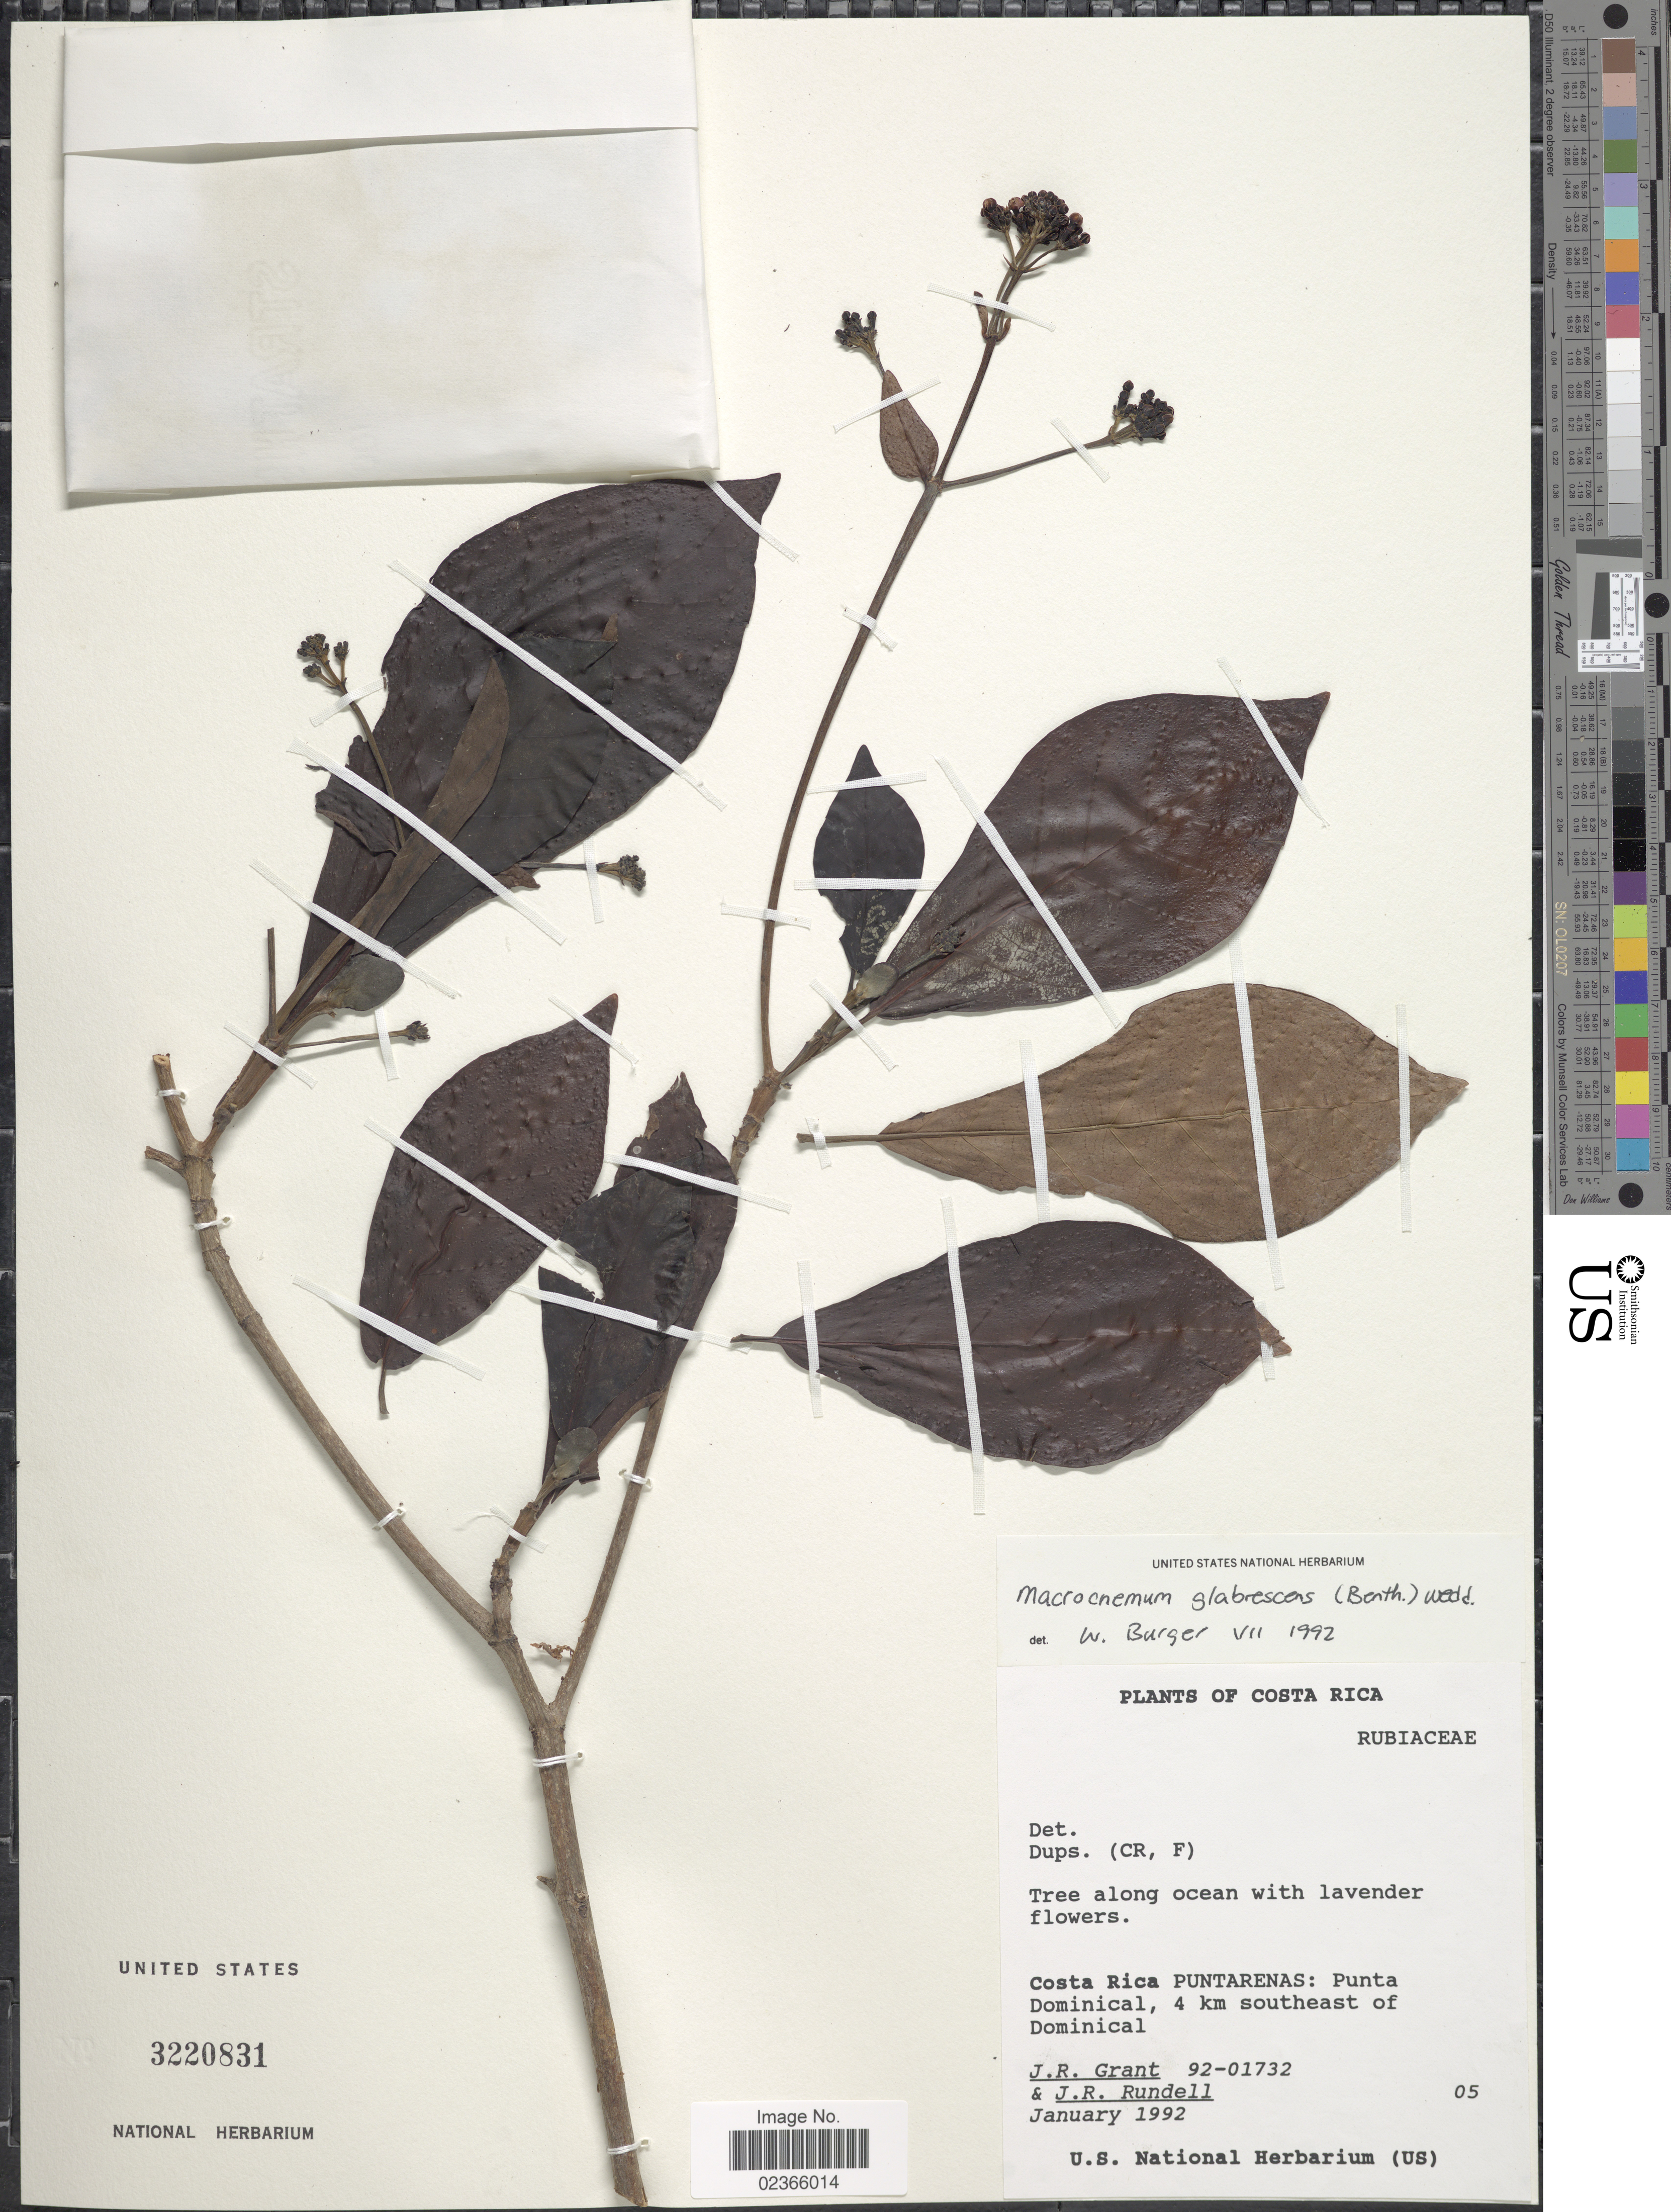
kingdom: Plantae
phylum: Tracheophyta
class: Magnoliopsida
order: Gentianales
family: Rubiaceae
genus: Macrocnemum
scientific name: Macrocnemum glabrescens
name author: (Benth.) Wedd.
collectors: J. Grant & J. R. Rundell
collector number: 05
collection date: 1992-01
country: Costa Rica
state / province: Puntarenas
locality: Tree along ocean, Costa Rica Punteranas: Punta Dominical, 4 km southeast of Domincal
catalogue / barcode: US 3220831